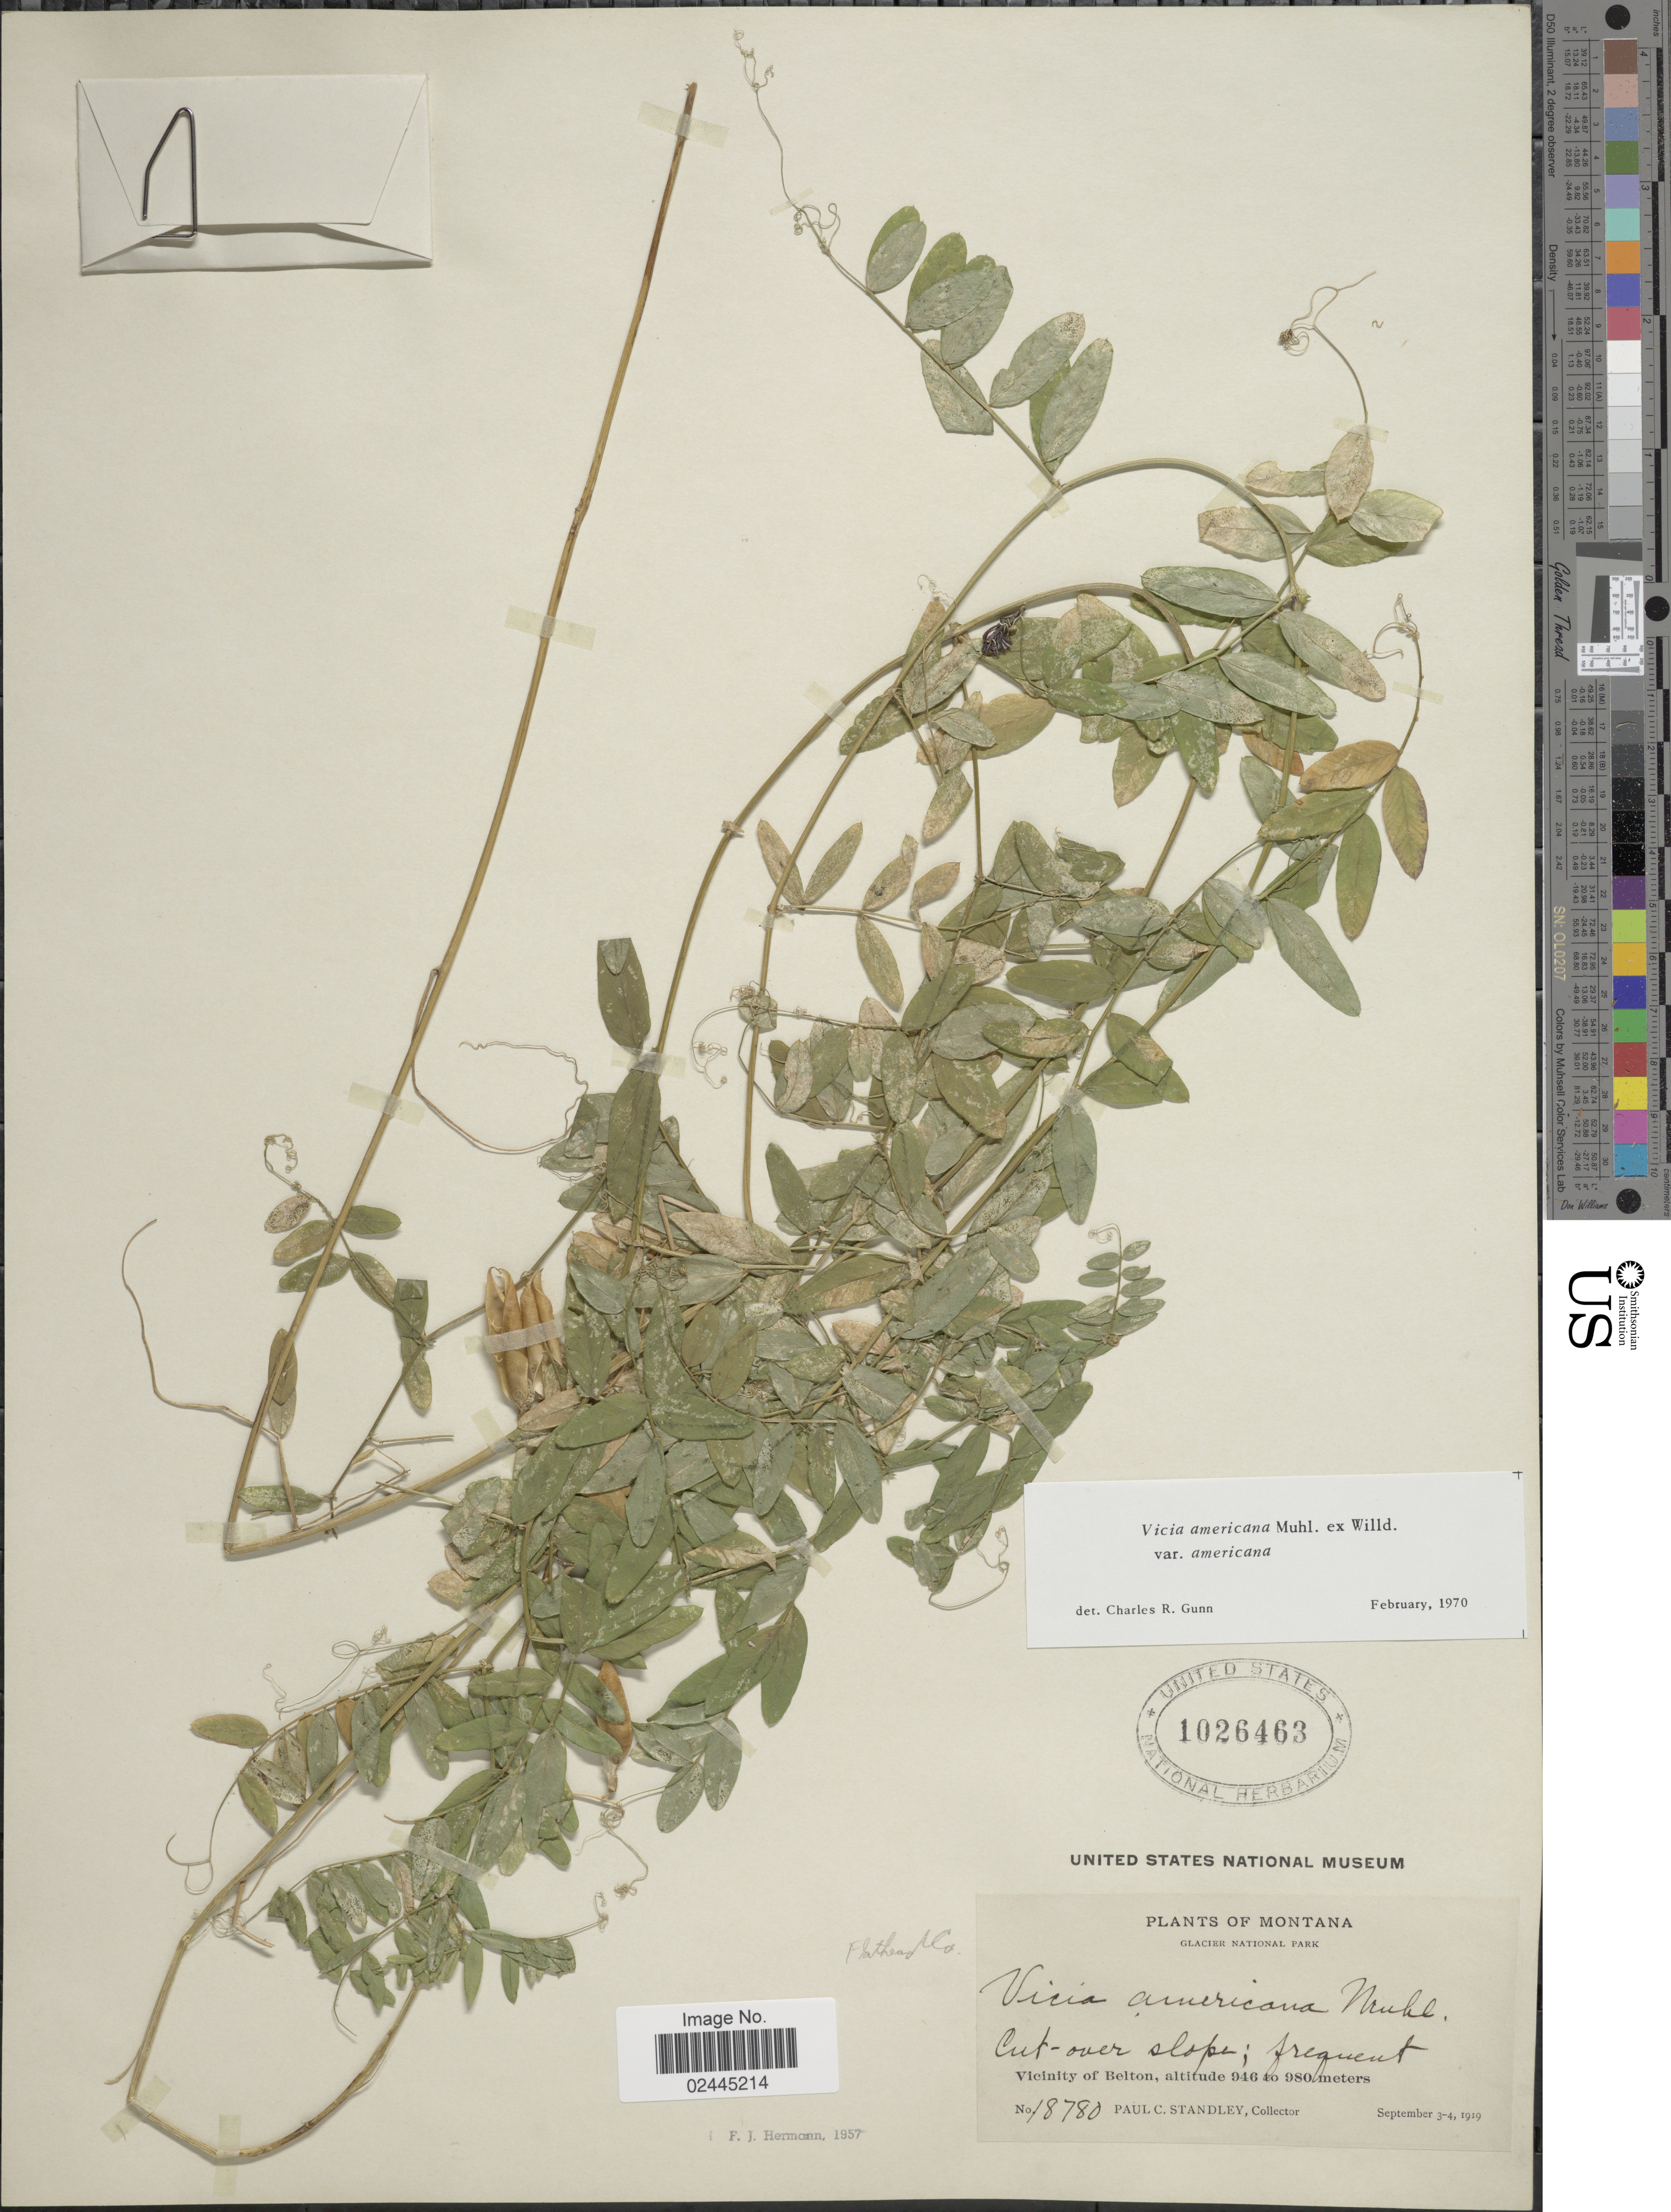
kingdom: Plantae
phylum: Tracheophyta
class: Magnoliopsida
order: Fabales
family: Fabaceae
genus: Vicia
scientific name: Vicia americana var. americana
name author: Muhl. ex Willd.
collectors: P. C. Standley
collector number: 18780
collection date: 1919-09-03/1919-09-04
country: United States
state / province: Montana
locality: Glacier National Park. Vicinity of Belton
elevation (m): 946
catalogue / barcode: US 1026463